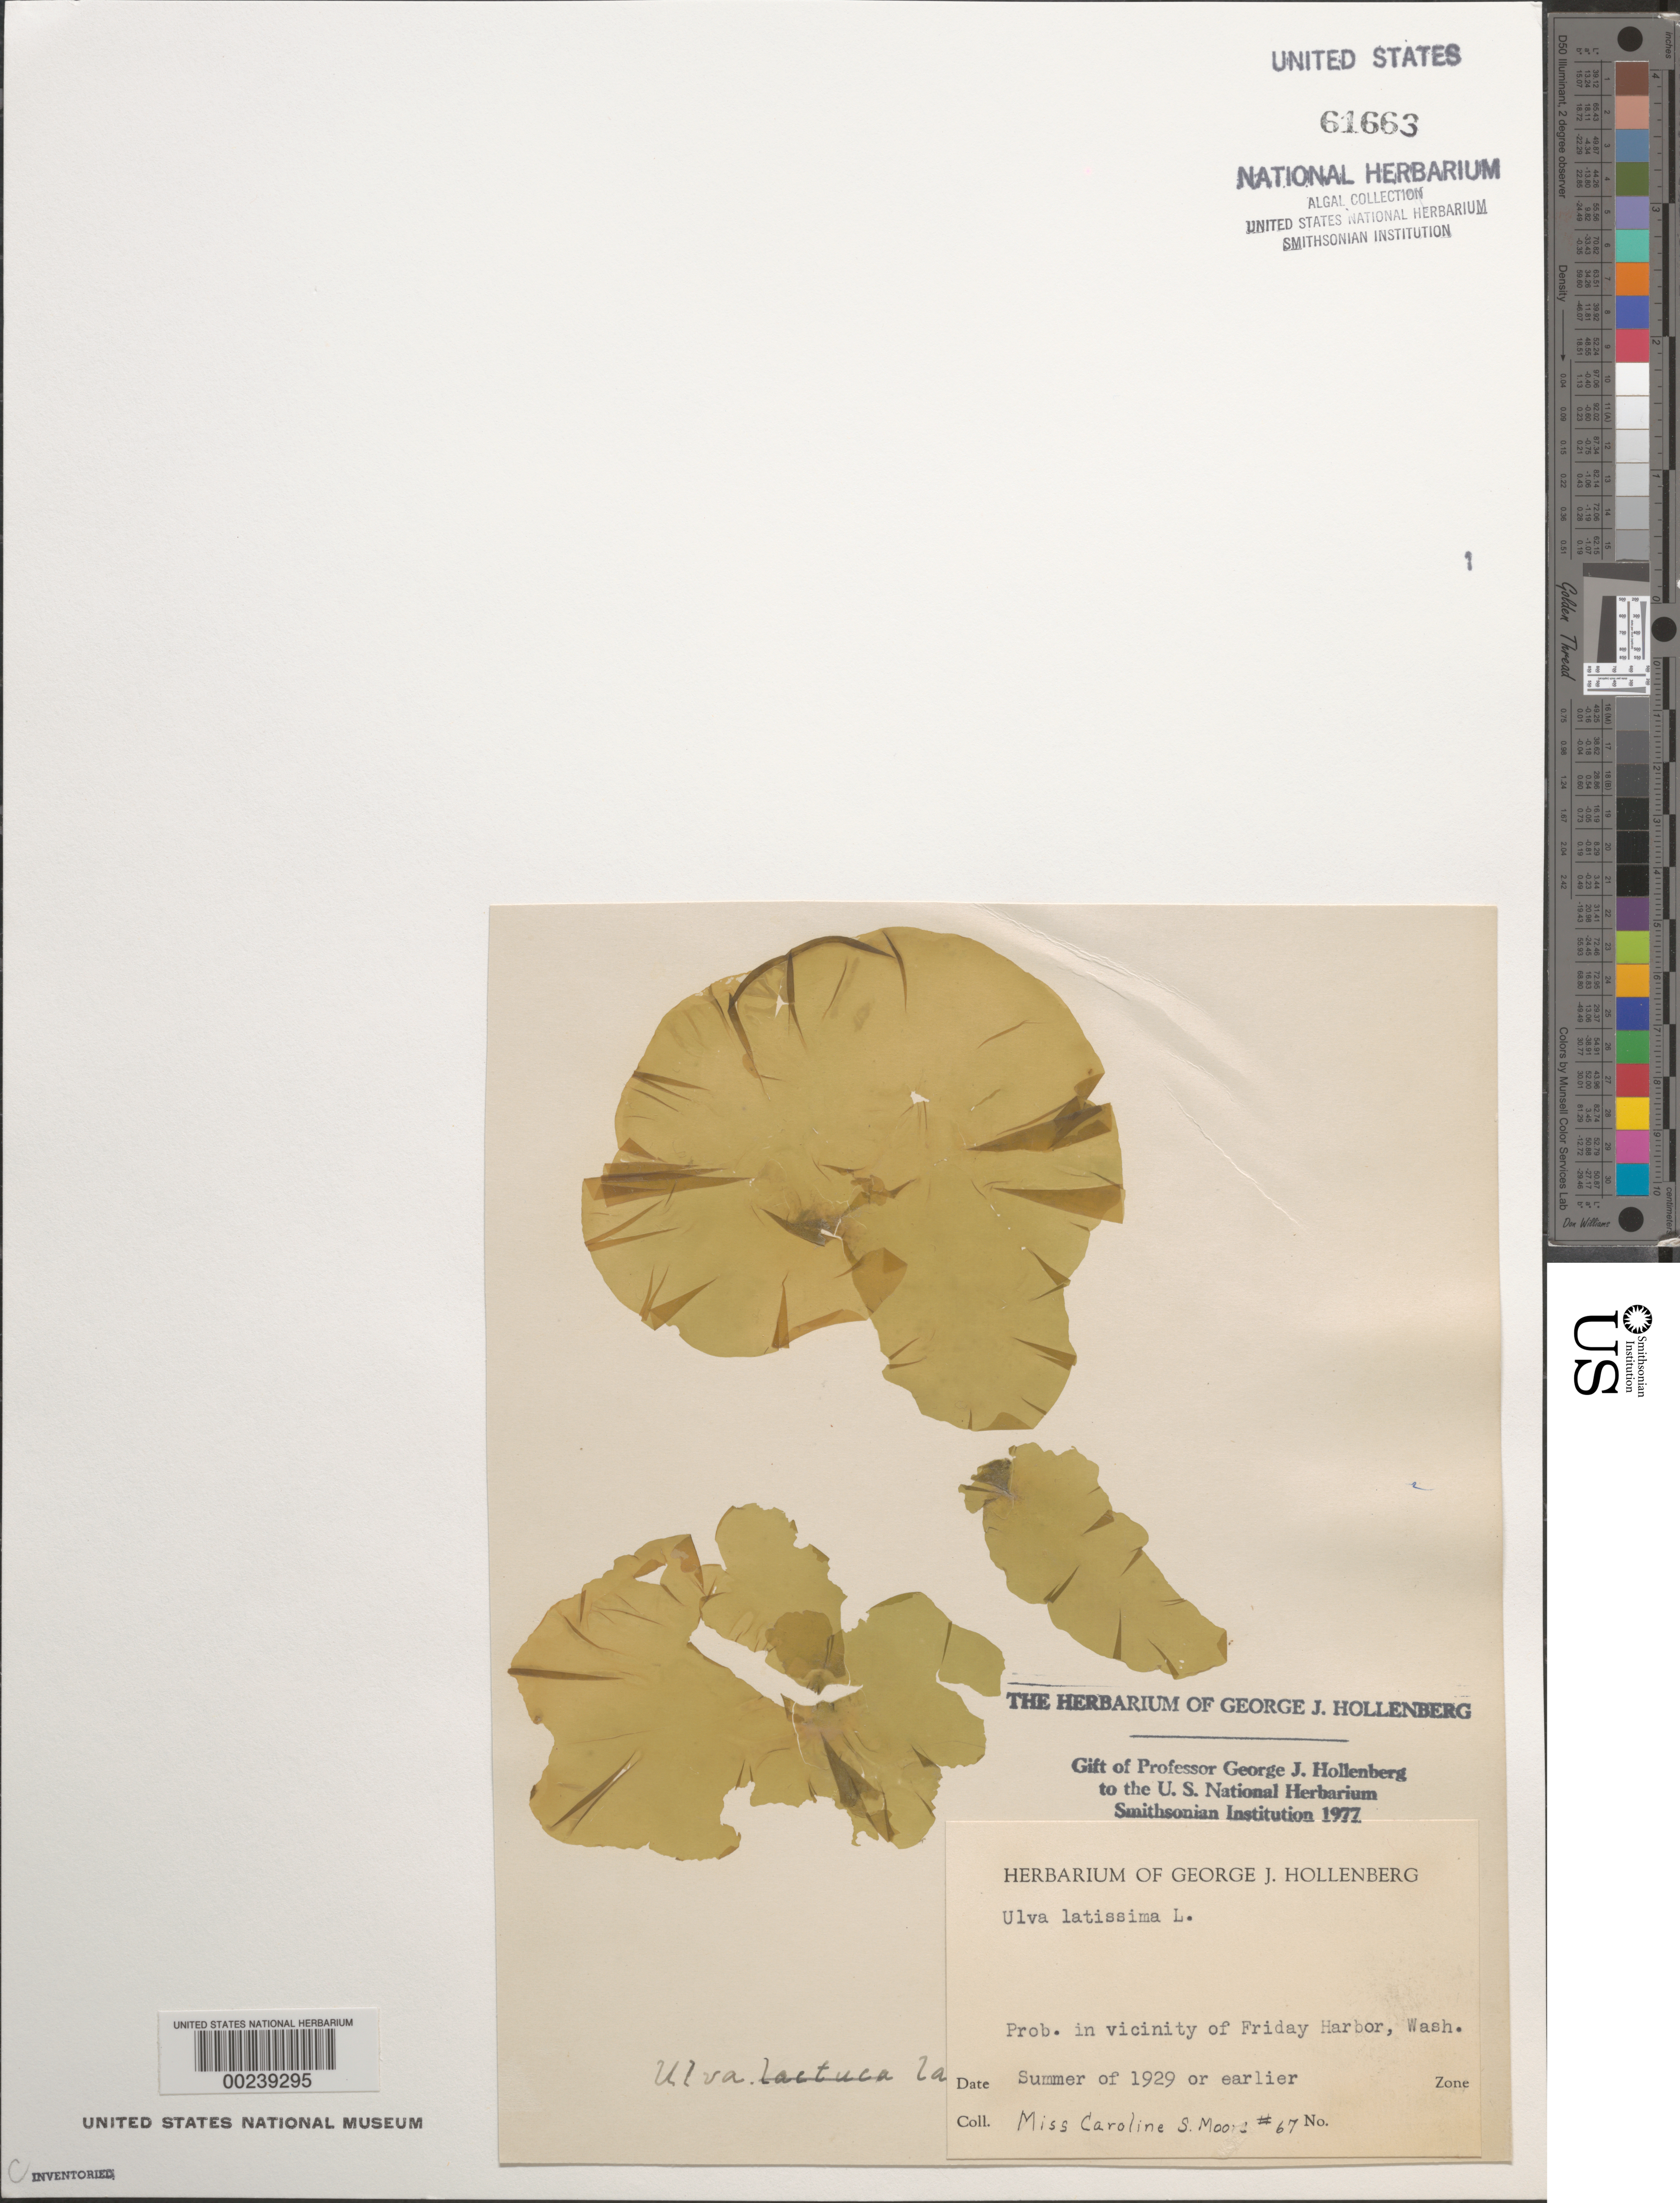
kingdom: Chromista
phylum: Ochrophyta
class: Phaeophyceae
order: Laminariales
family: Laminariaceae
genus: Saccharina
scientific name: Saccharina latissima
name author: C.E. Lane et al.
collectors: C. Moore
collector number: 67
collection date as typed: Sum 1929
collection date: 1929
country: United States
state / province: Washington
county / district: San Juan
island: San Juan Island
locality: Probably Friday Harbor area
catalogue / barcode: US 61663